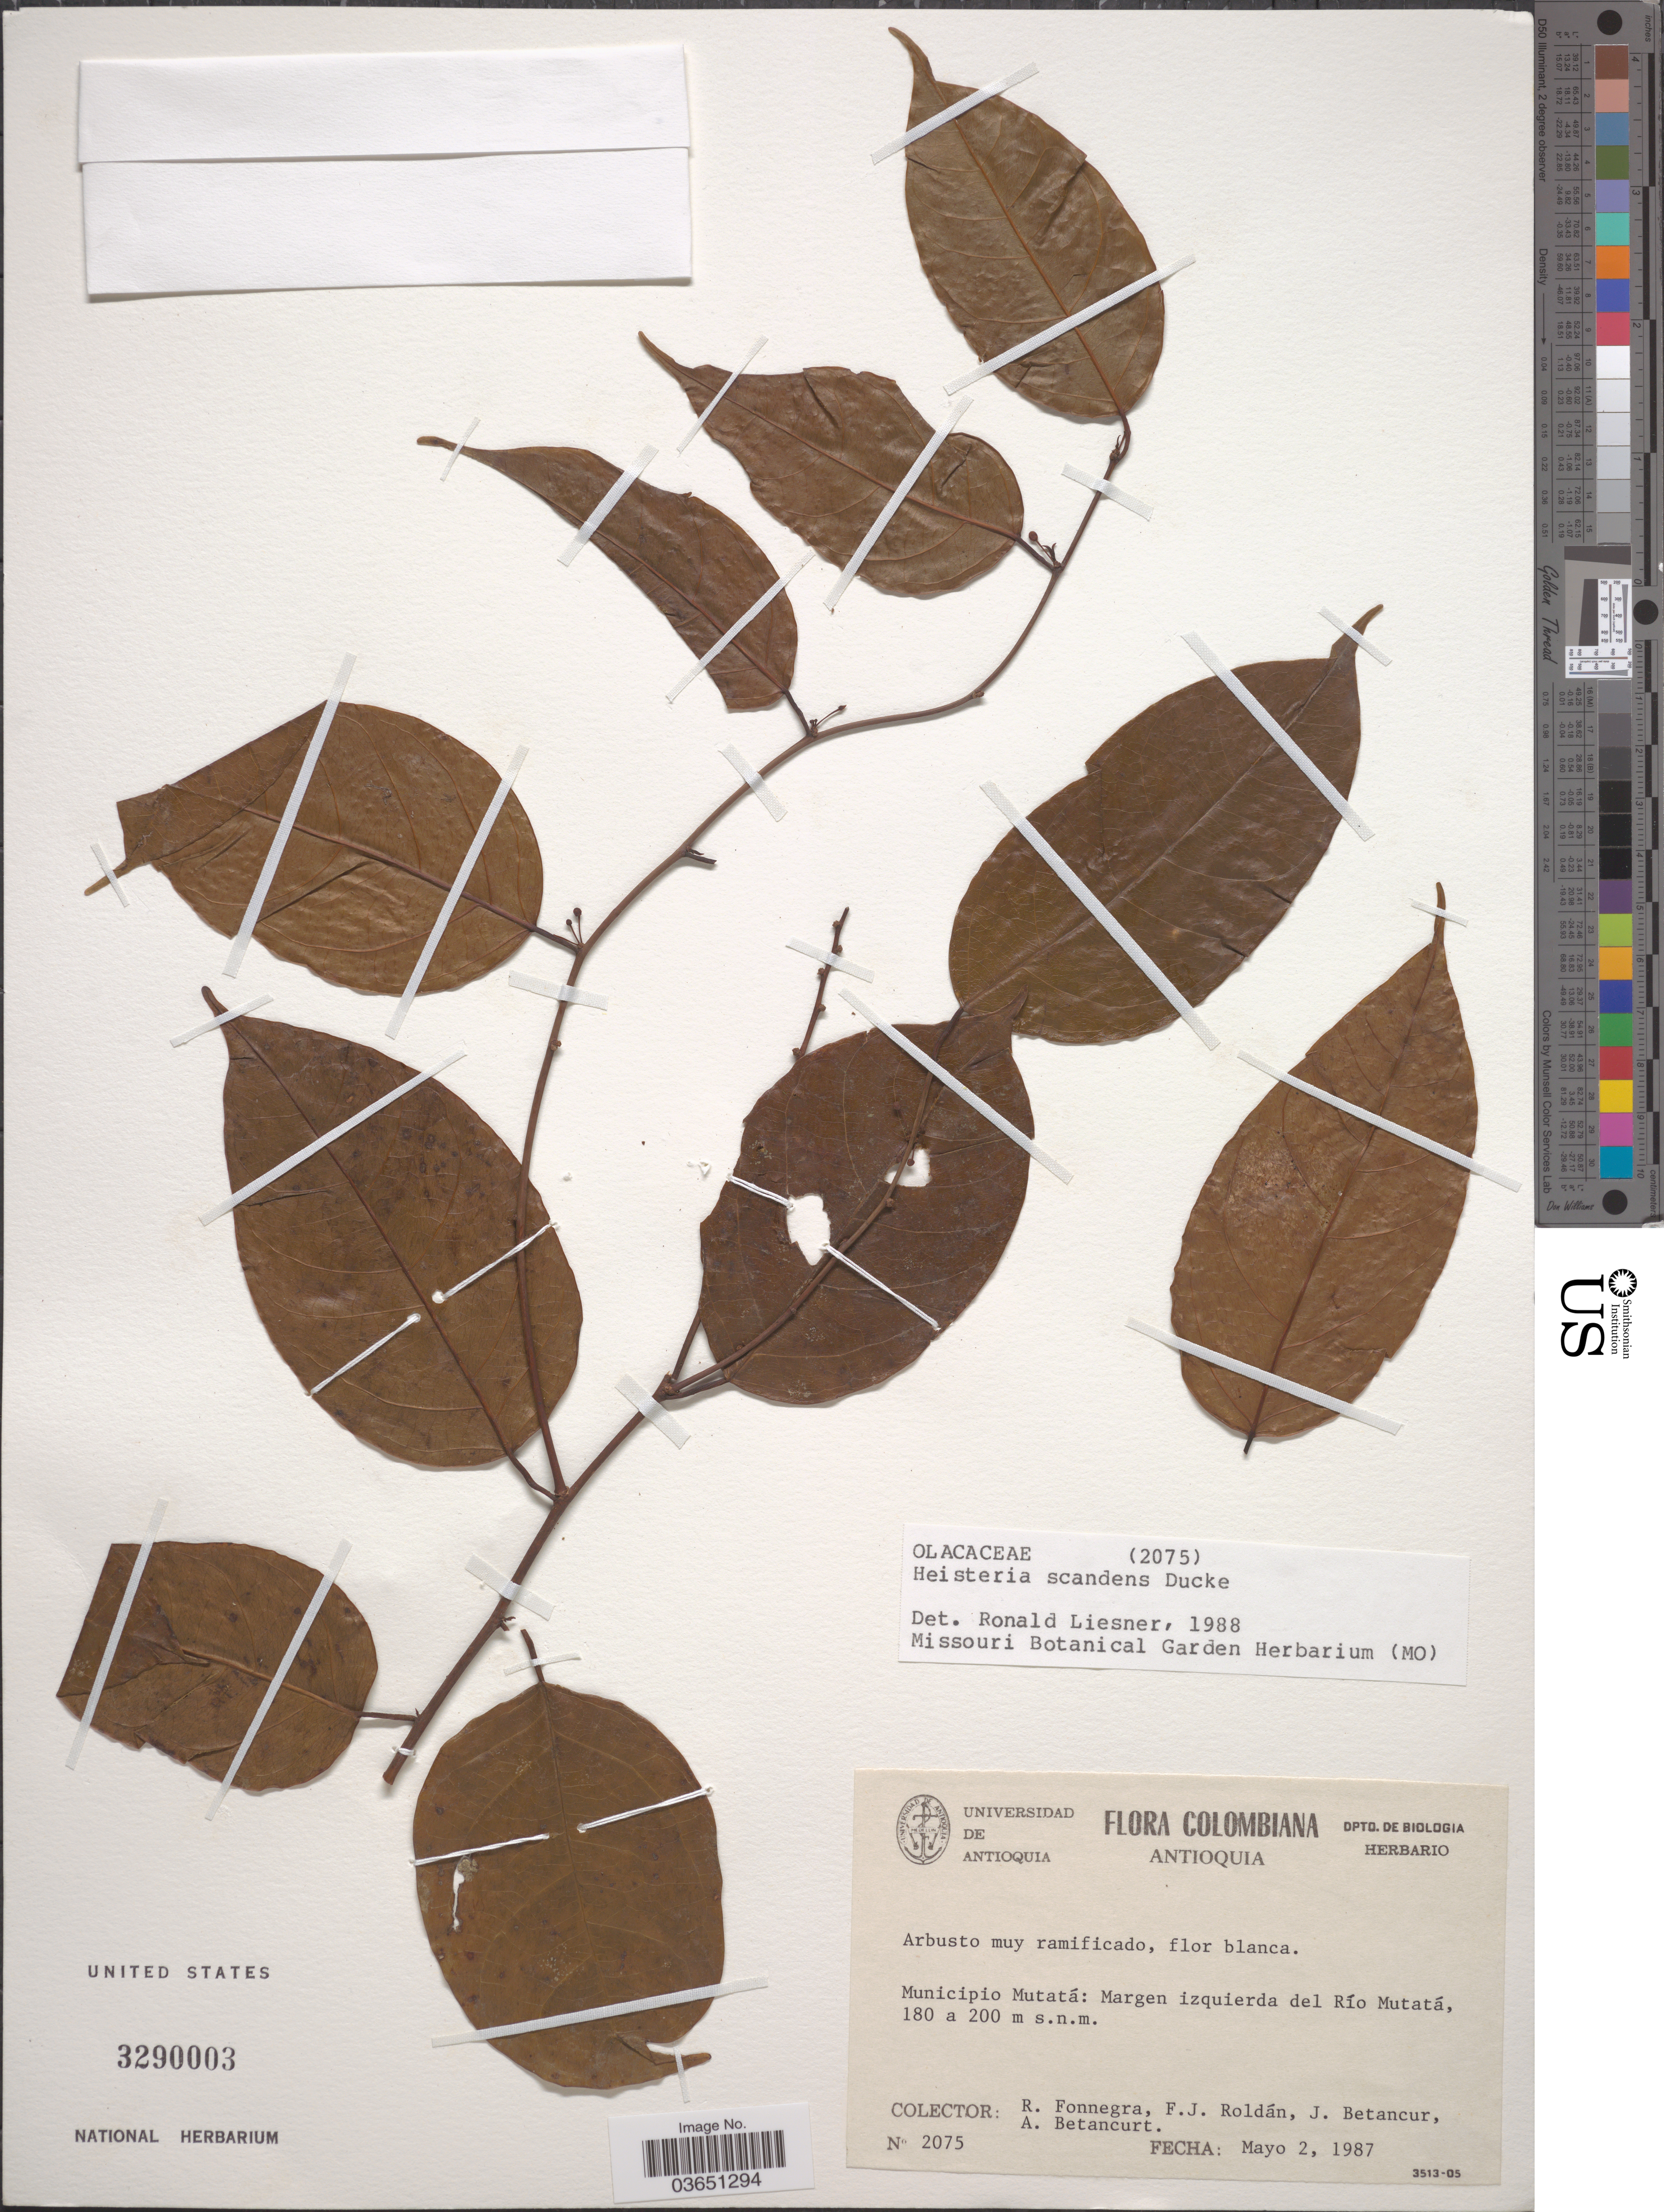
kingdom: Plantae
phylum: Tracheophyta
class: Magnoliopsida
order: Santalales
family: Erythropalaceae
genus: Heisteria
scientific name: Heisteria scandens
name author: Ducke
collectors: R. Fonnegra, F. J. Roldán, J. Betancur & A. Betancurt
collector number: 2075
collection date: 1987-05-02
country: Colombia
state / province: Antioquia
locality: Municipio Mutatá: Margen izquierda del Río Mutatá.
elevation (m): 180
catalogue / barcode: US 3290003